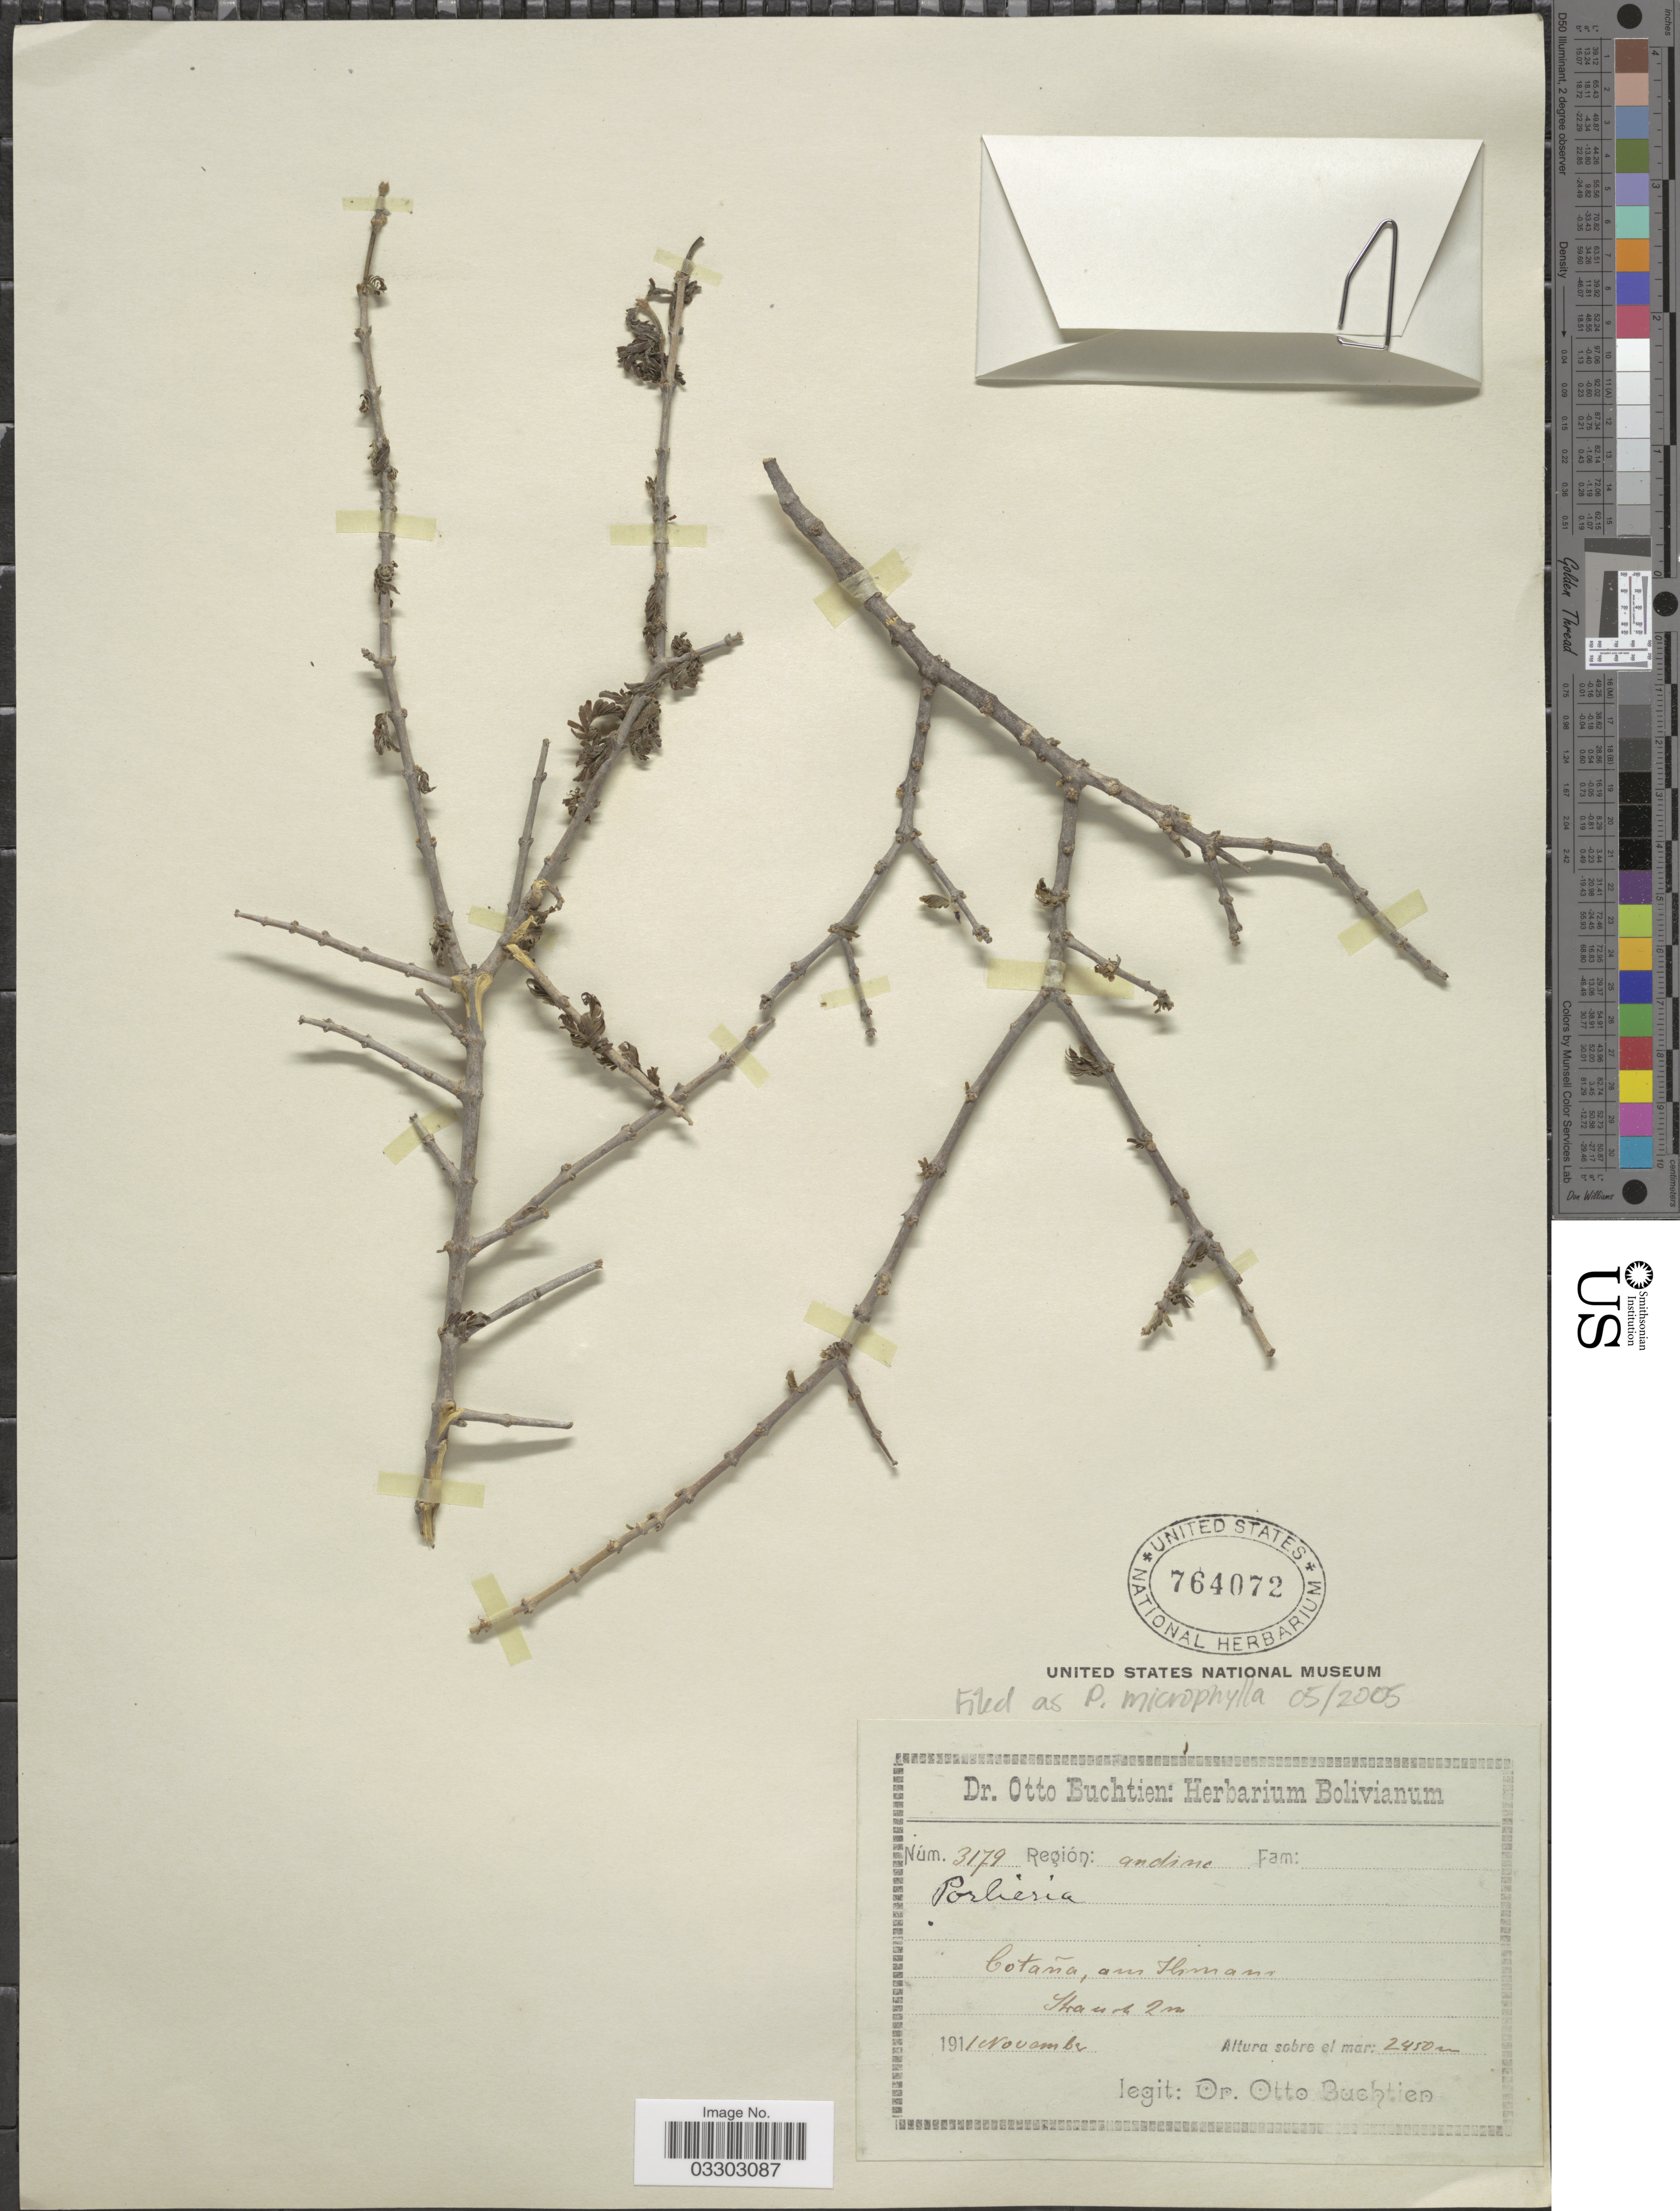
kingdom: Plantae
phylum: Tracheophyta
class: Magnoliopsida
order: Zygophyllales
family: Zygophyllaceae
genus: Porlieria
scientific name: Porlieria microphylla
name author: (Baill.) Descole et al.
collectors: O. Buchtien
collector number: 317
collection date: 1911-11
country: Bolivia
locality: Región: andine. Cotaña, am Ilimani.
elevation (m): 2450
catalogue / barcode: US 764072